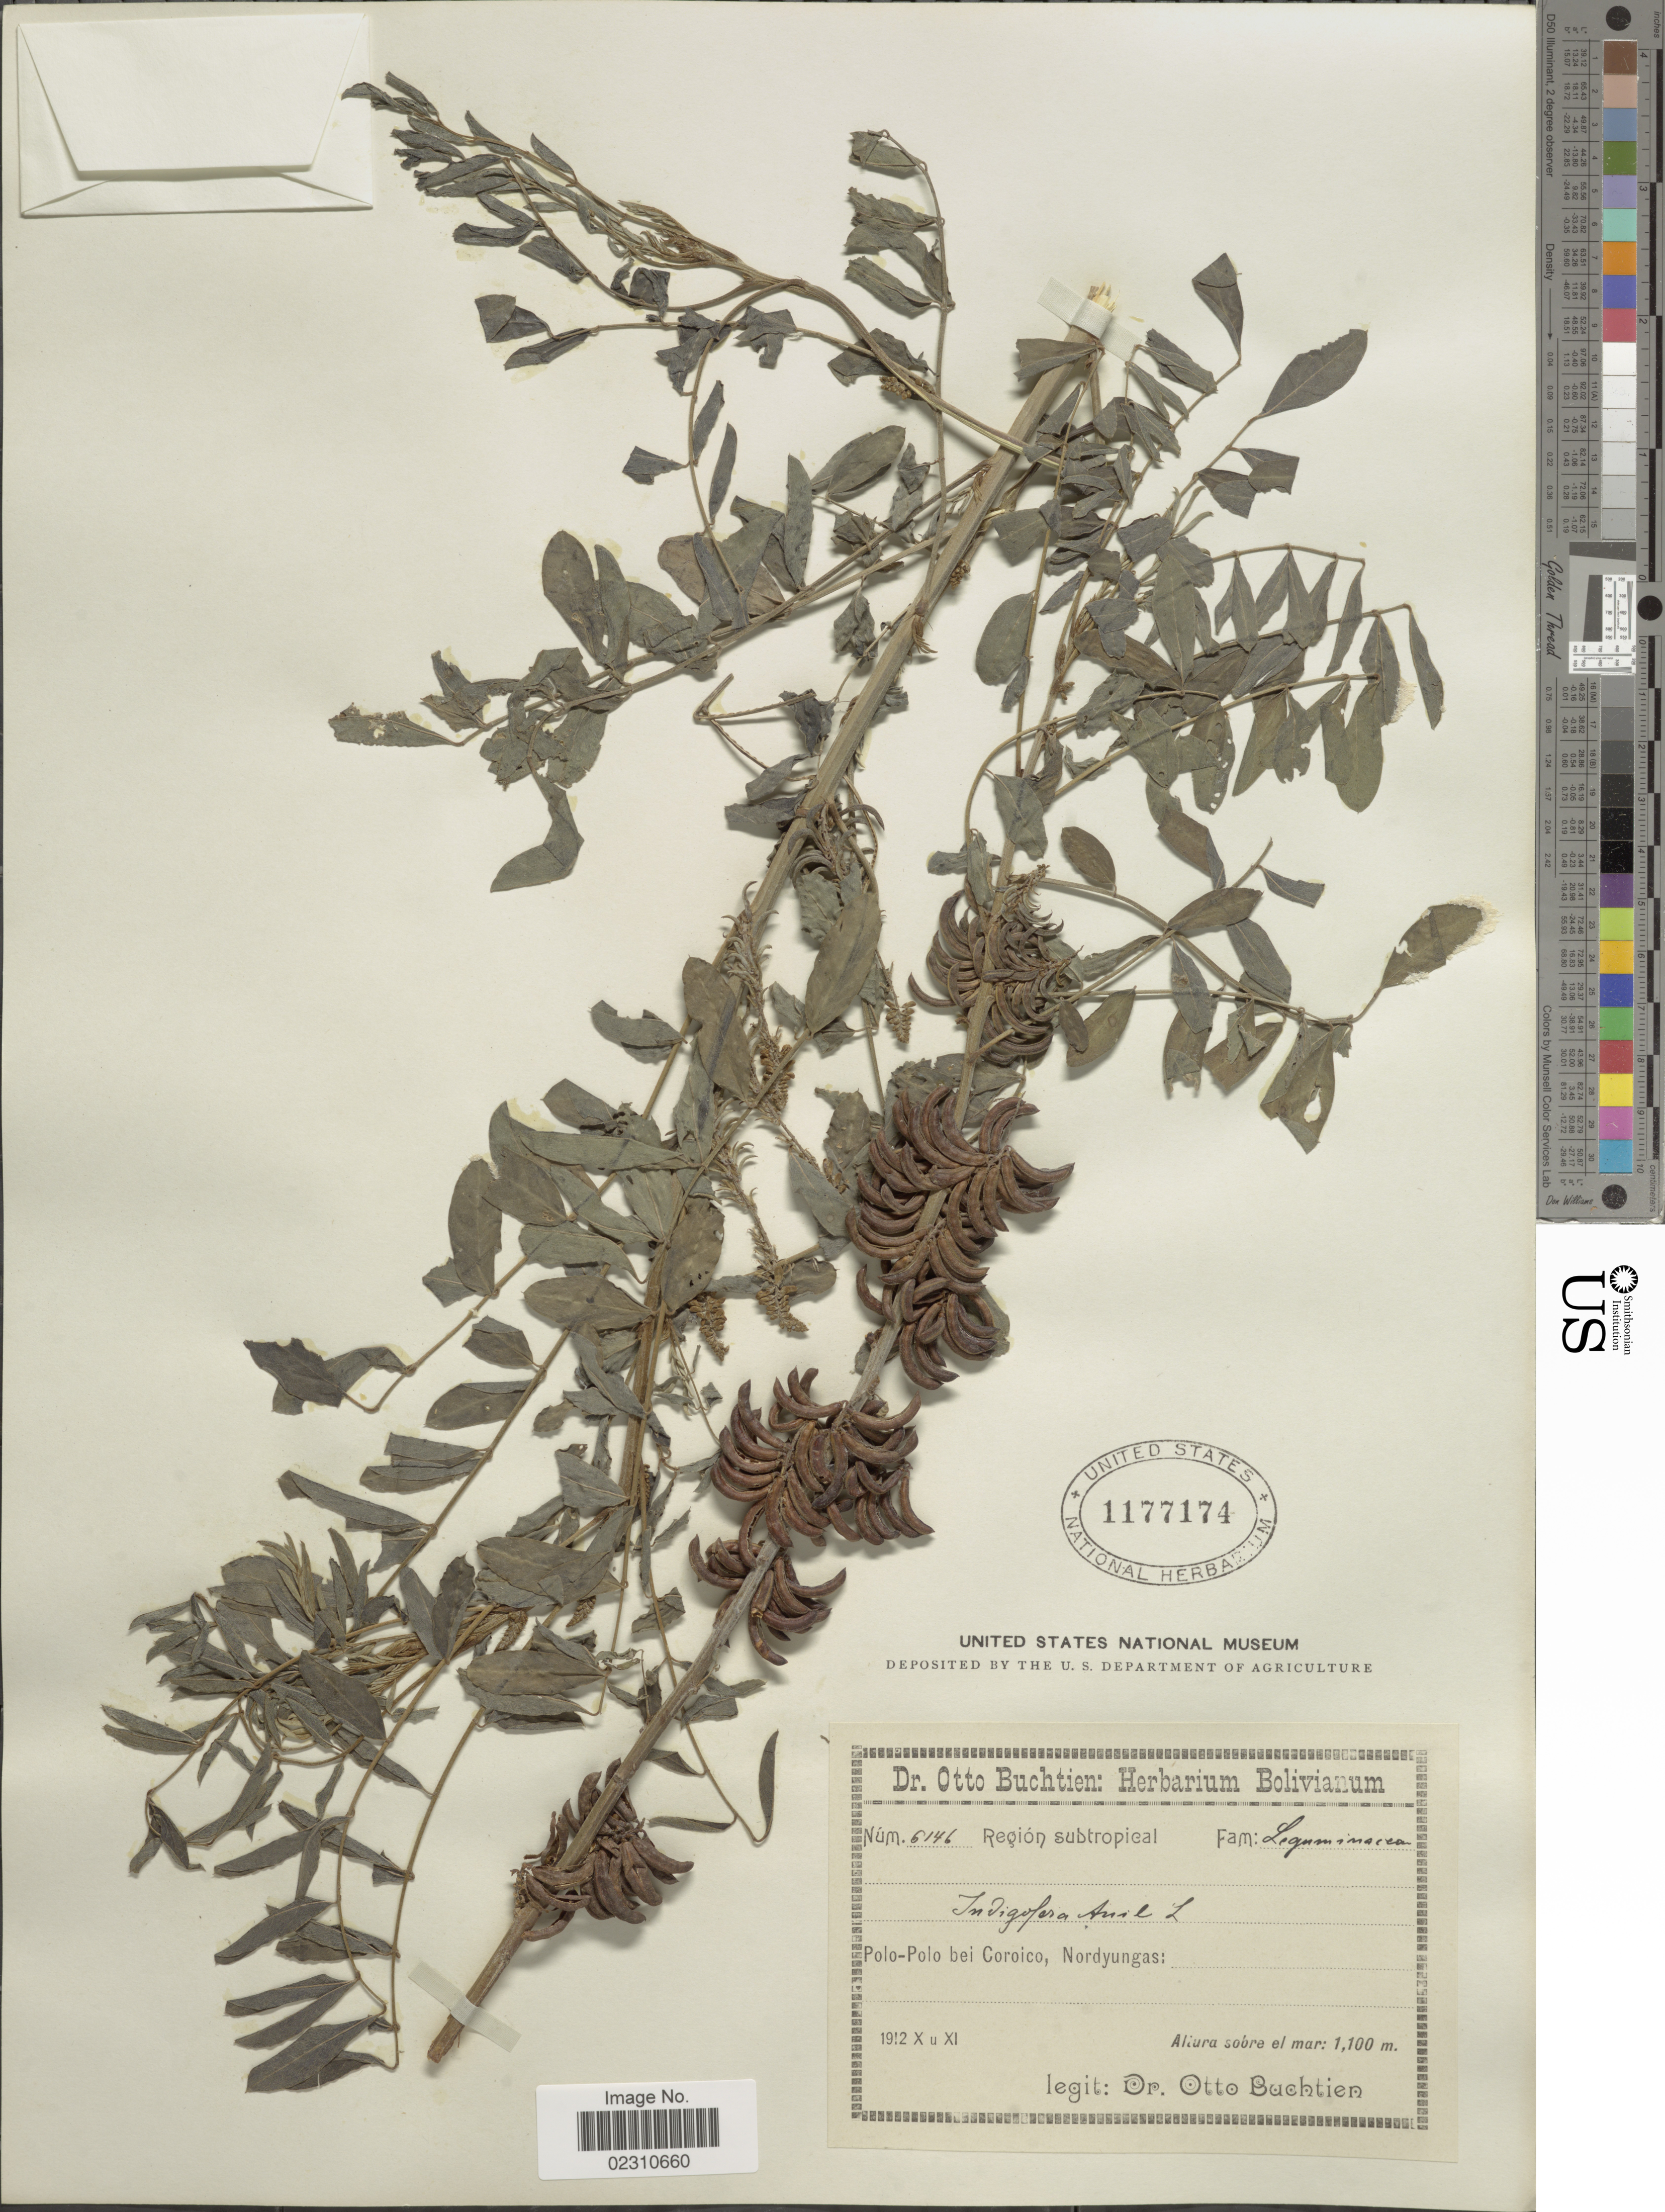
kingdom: Plantae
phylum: Tracheophyta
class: Magnoliopsida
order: Fabales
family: Fabaceae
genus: Indigofera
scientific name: Indigofera suffruticosa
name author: Mill.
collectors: O. Buchtien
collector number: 6146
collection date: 1912-10/1912-11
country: Bolivia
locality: Polo-Polo bei Coroico, Nordyungas.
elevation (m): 1100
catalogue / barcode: US 1177174